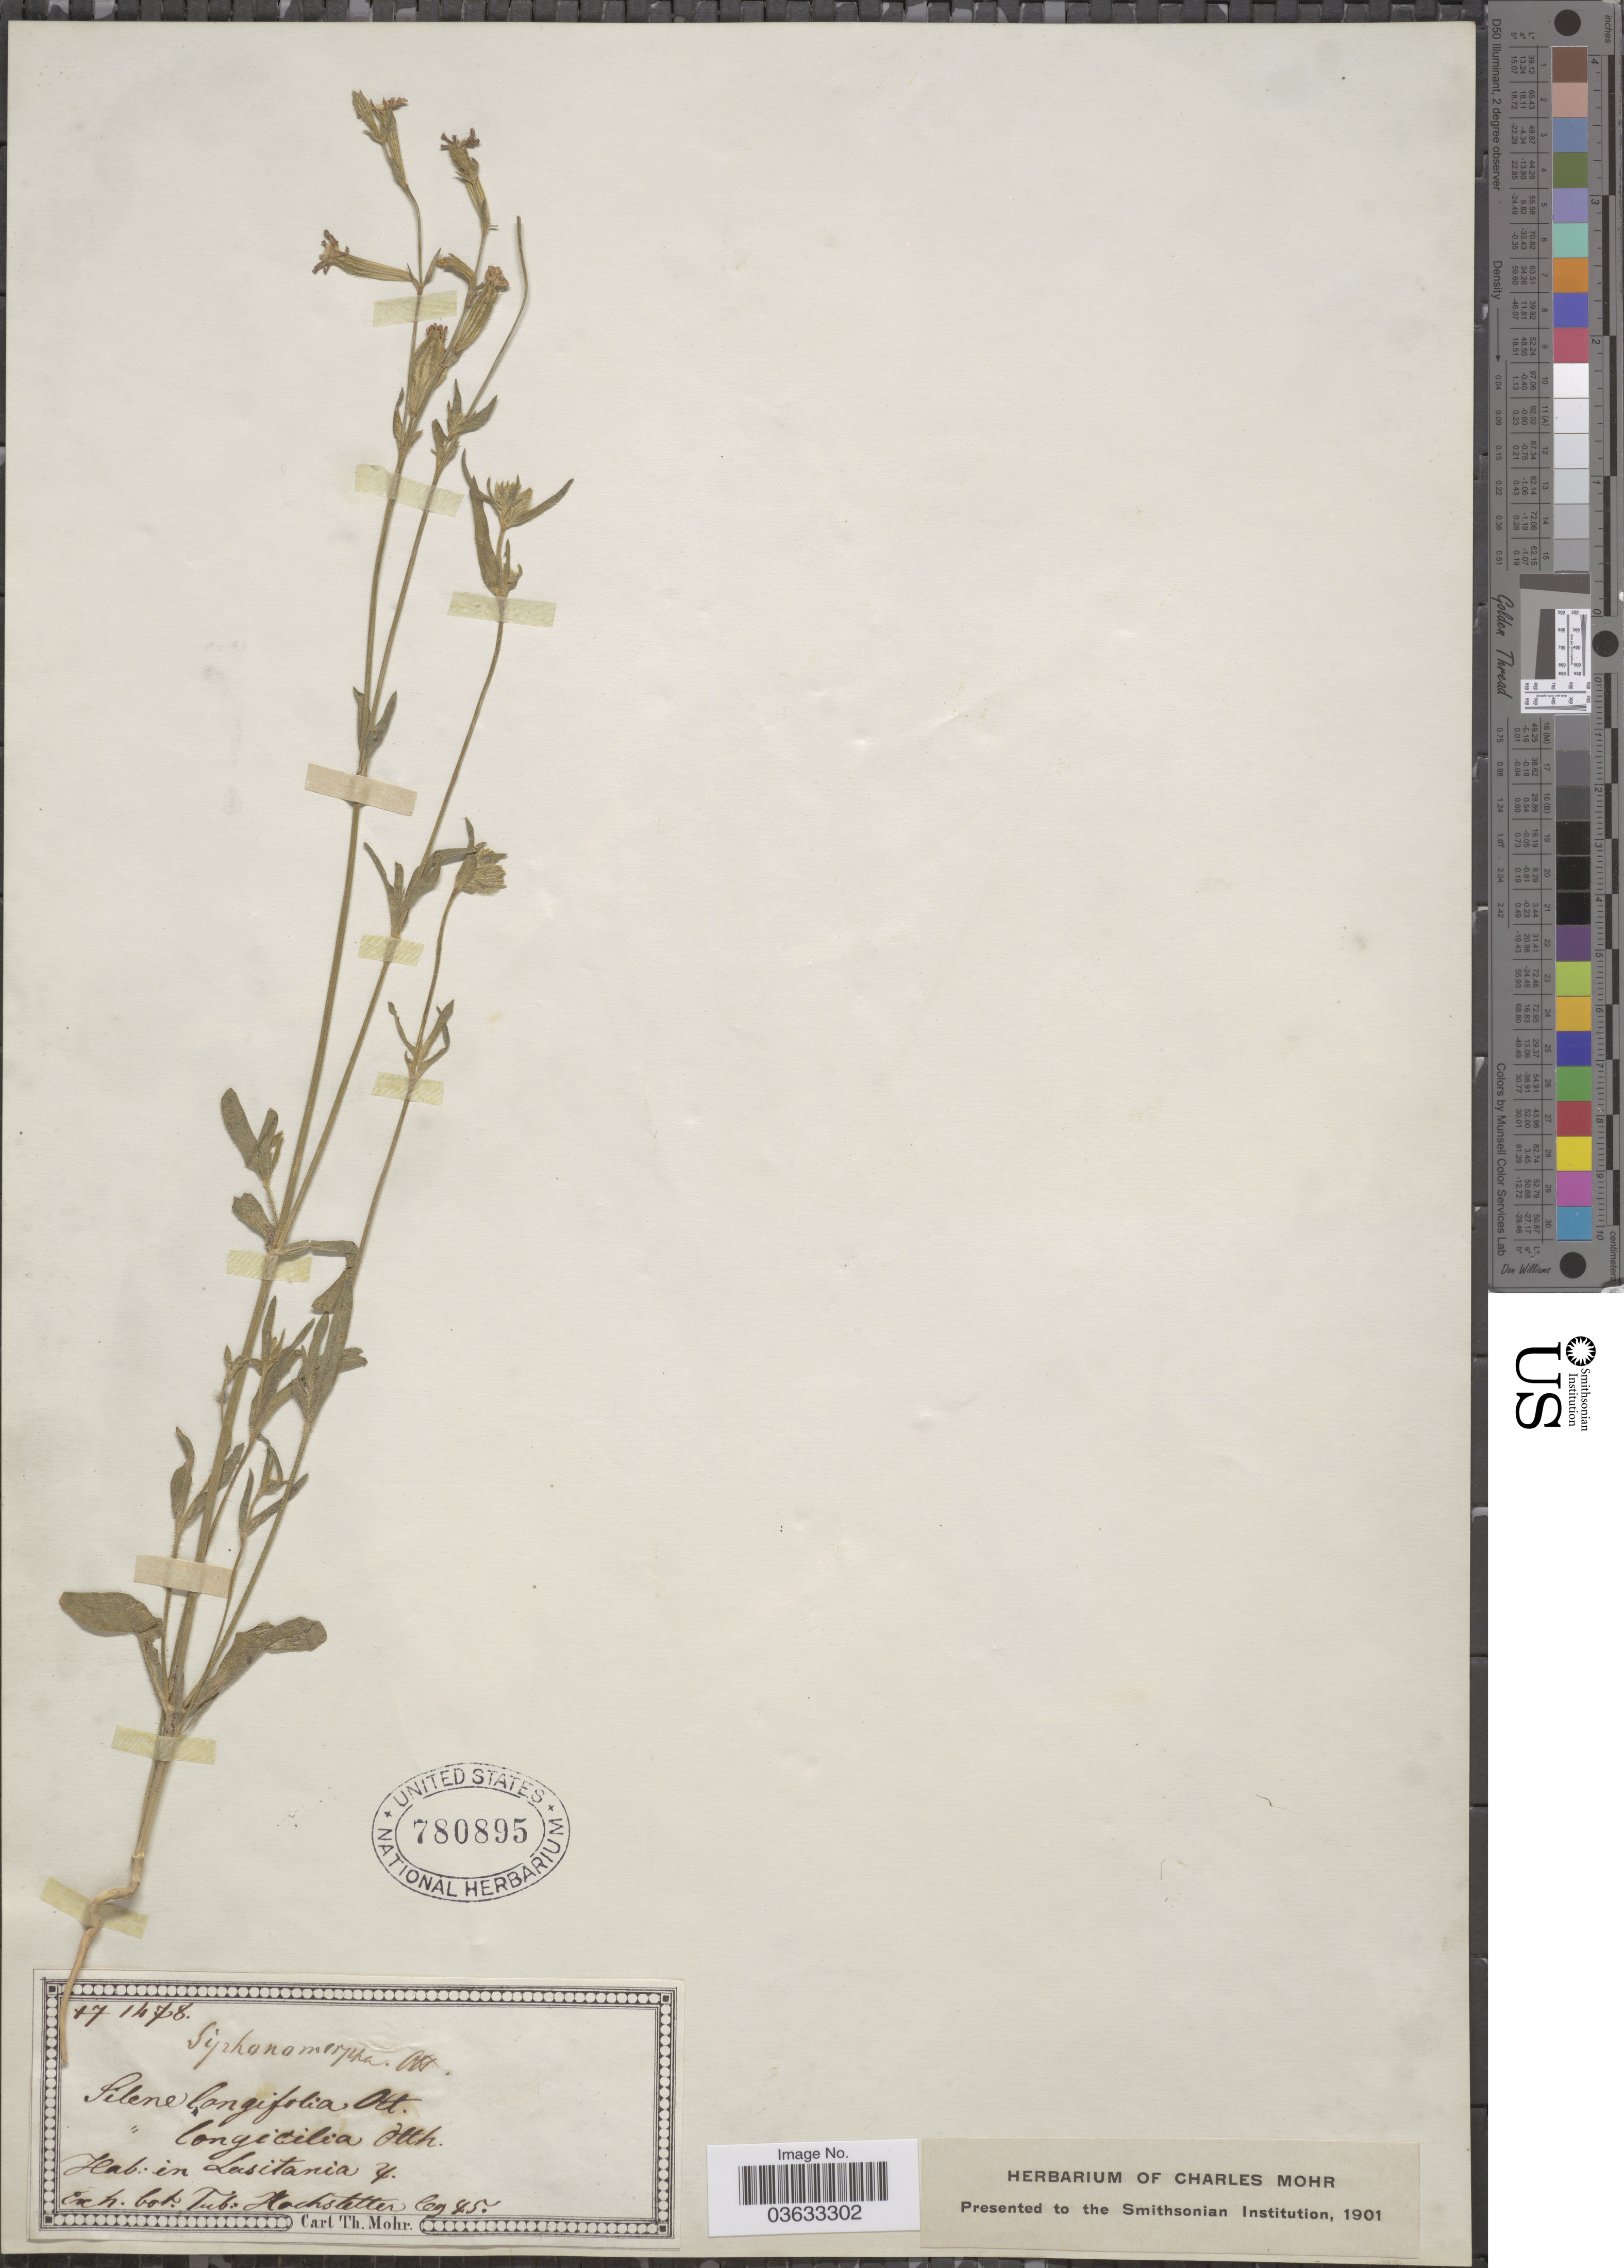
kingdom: Plantae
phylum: Tracheophyta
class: Magnoliopsida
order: Caryophyllales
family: Caryophyllaceae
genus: Silene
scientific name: Silene longifolia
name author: Ehrh.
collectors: Mohr, C. T. (herbarium)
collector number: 171478*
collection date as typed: Transcribed d/m/y: //85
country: Portugal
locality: In Lusitania pr. Ex h. bot. Tub. Hochstetten.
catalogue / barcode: US 780895